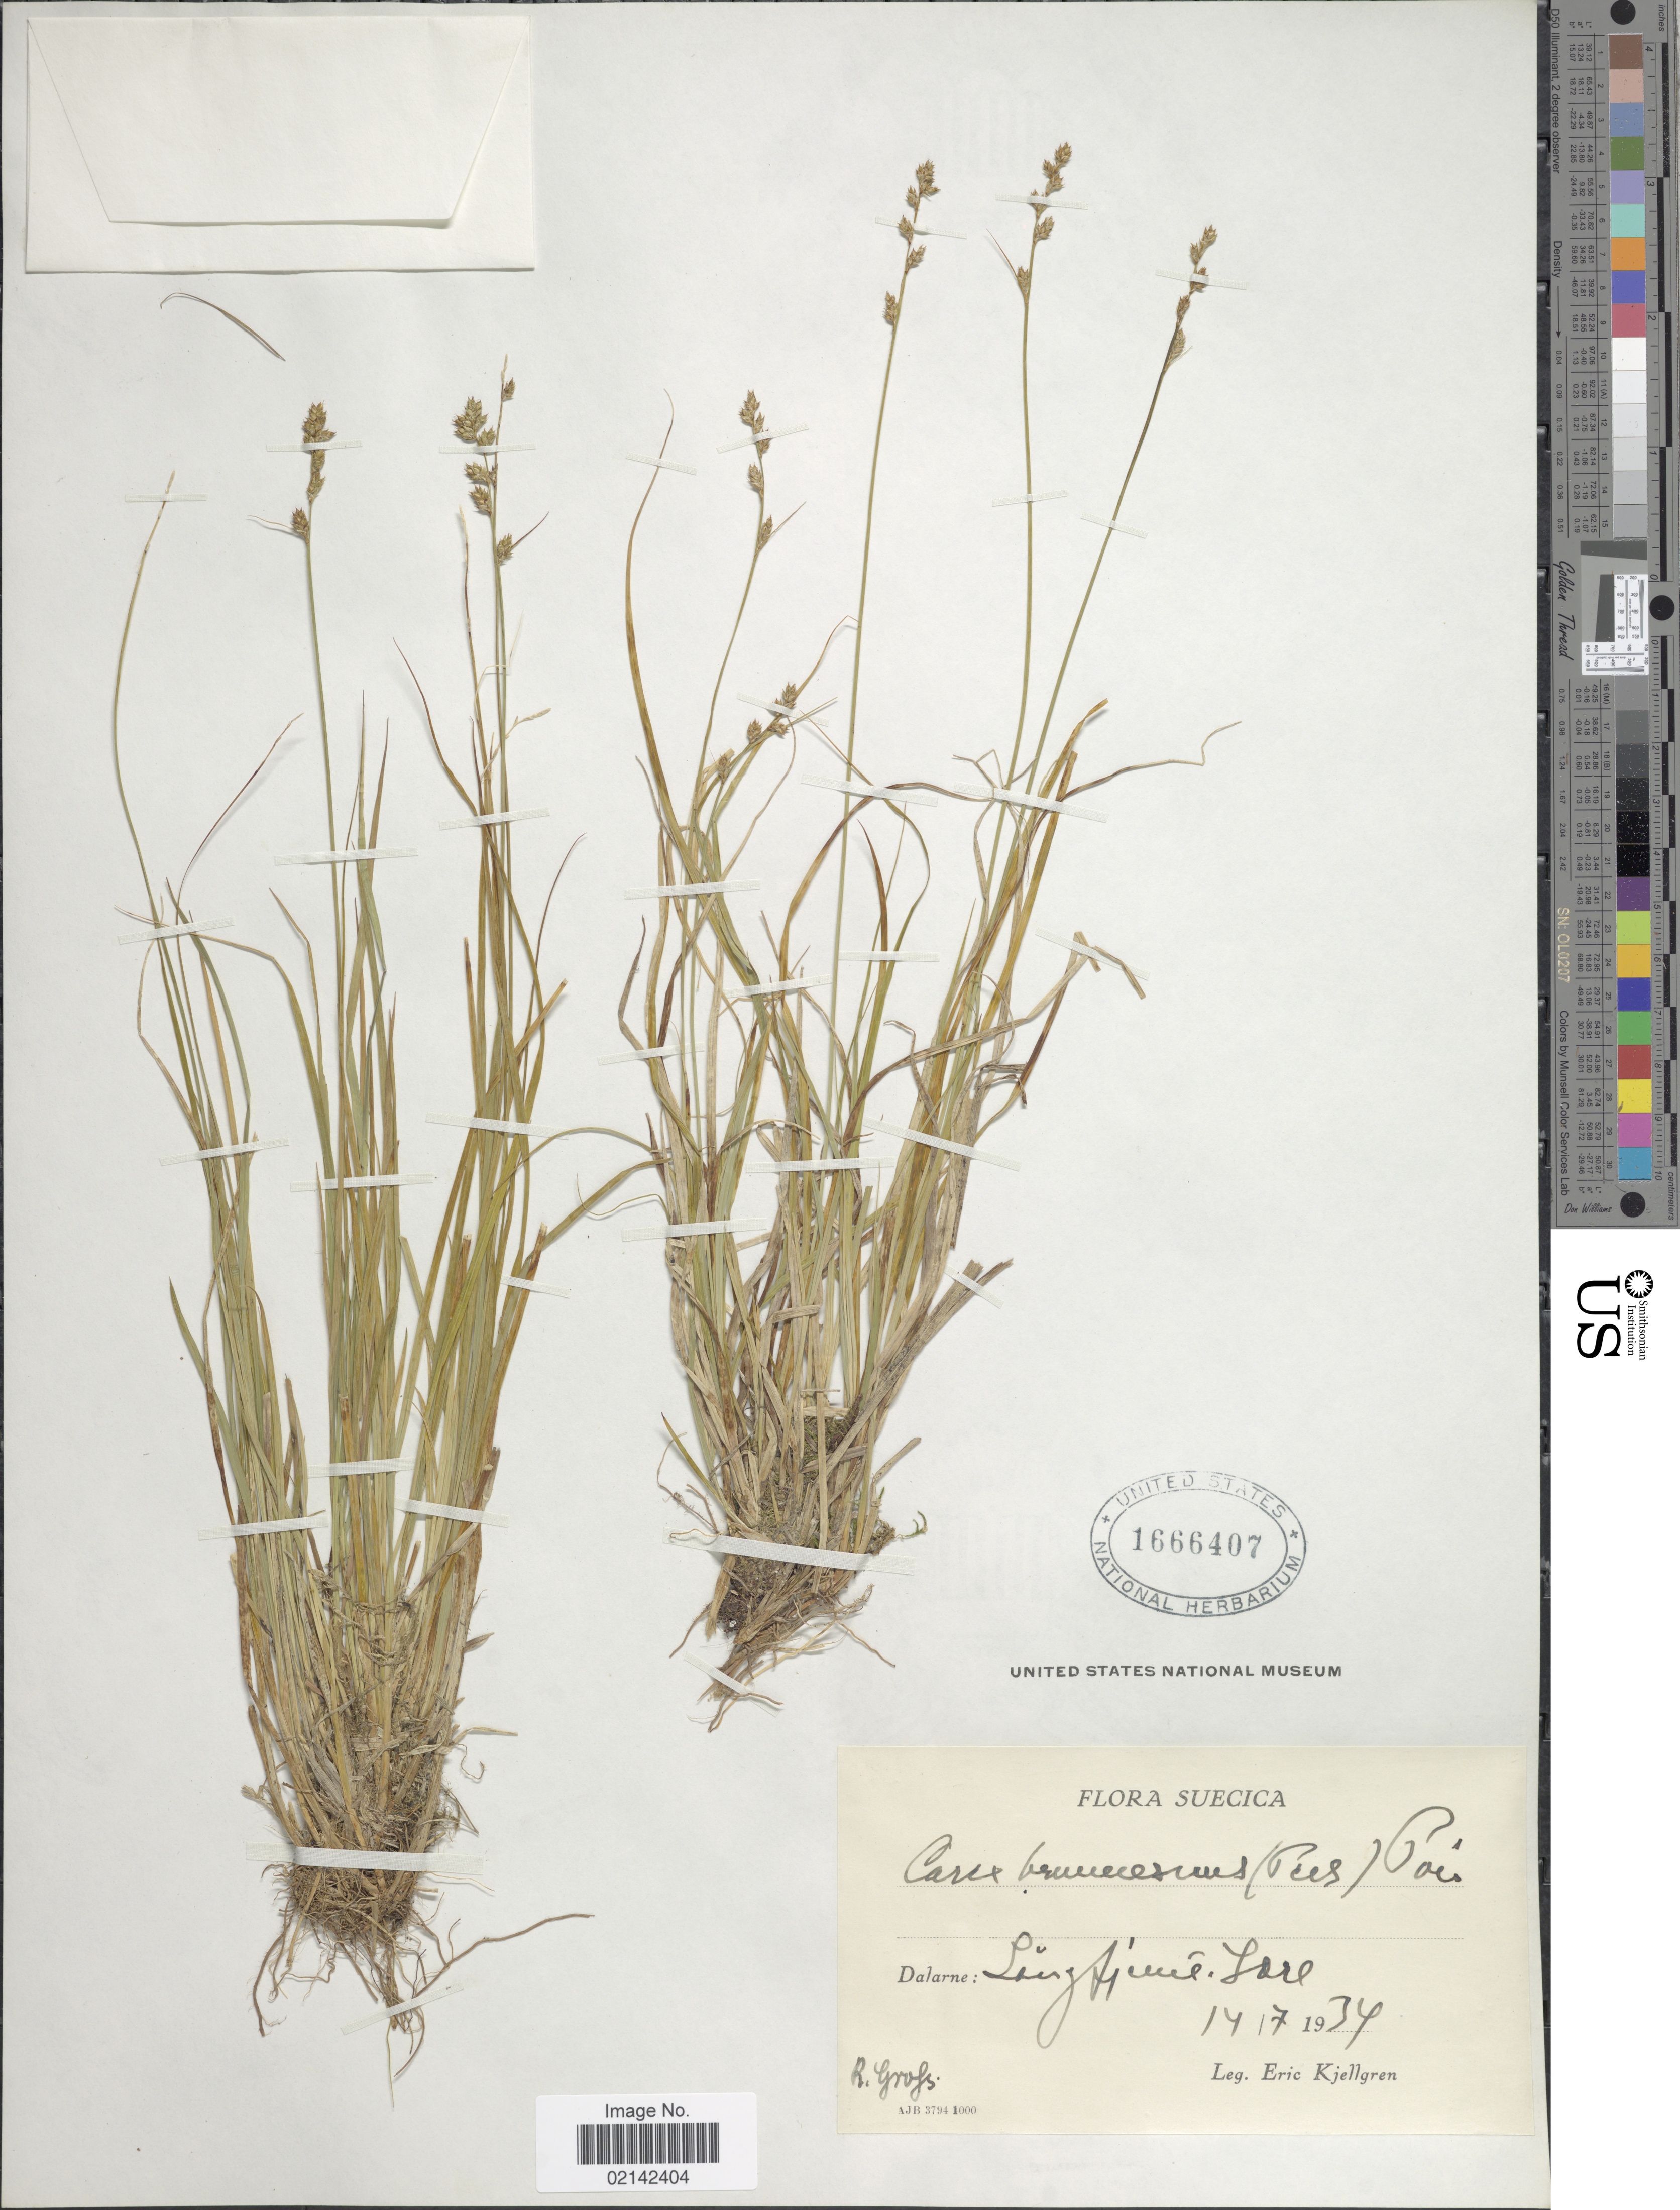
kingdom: Plantae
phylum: Tracheophyta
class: Liliopsida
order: Poales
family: Cyperaceae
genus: Carex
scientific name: Carex brunnescens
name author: (Pers.) Poir.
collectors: E. Kjellgren & R. Grofs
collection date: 1934-07-14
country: Sweden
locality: Suecica, Dalarne: Lang [illegible text]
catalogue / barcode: US 1666407